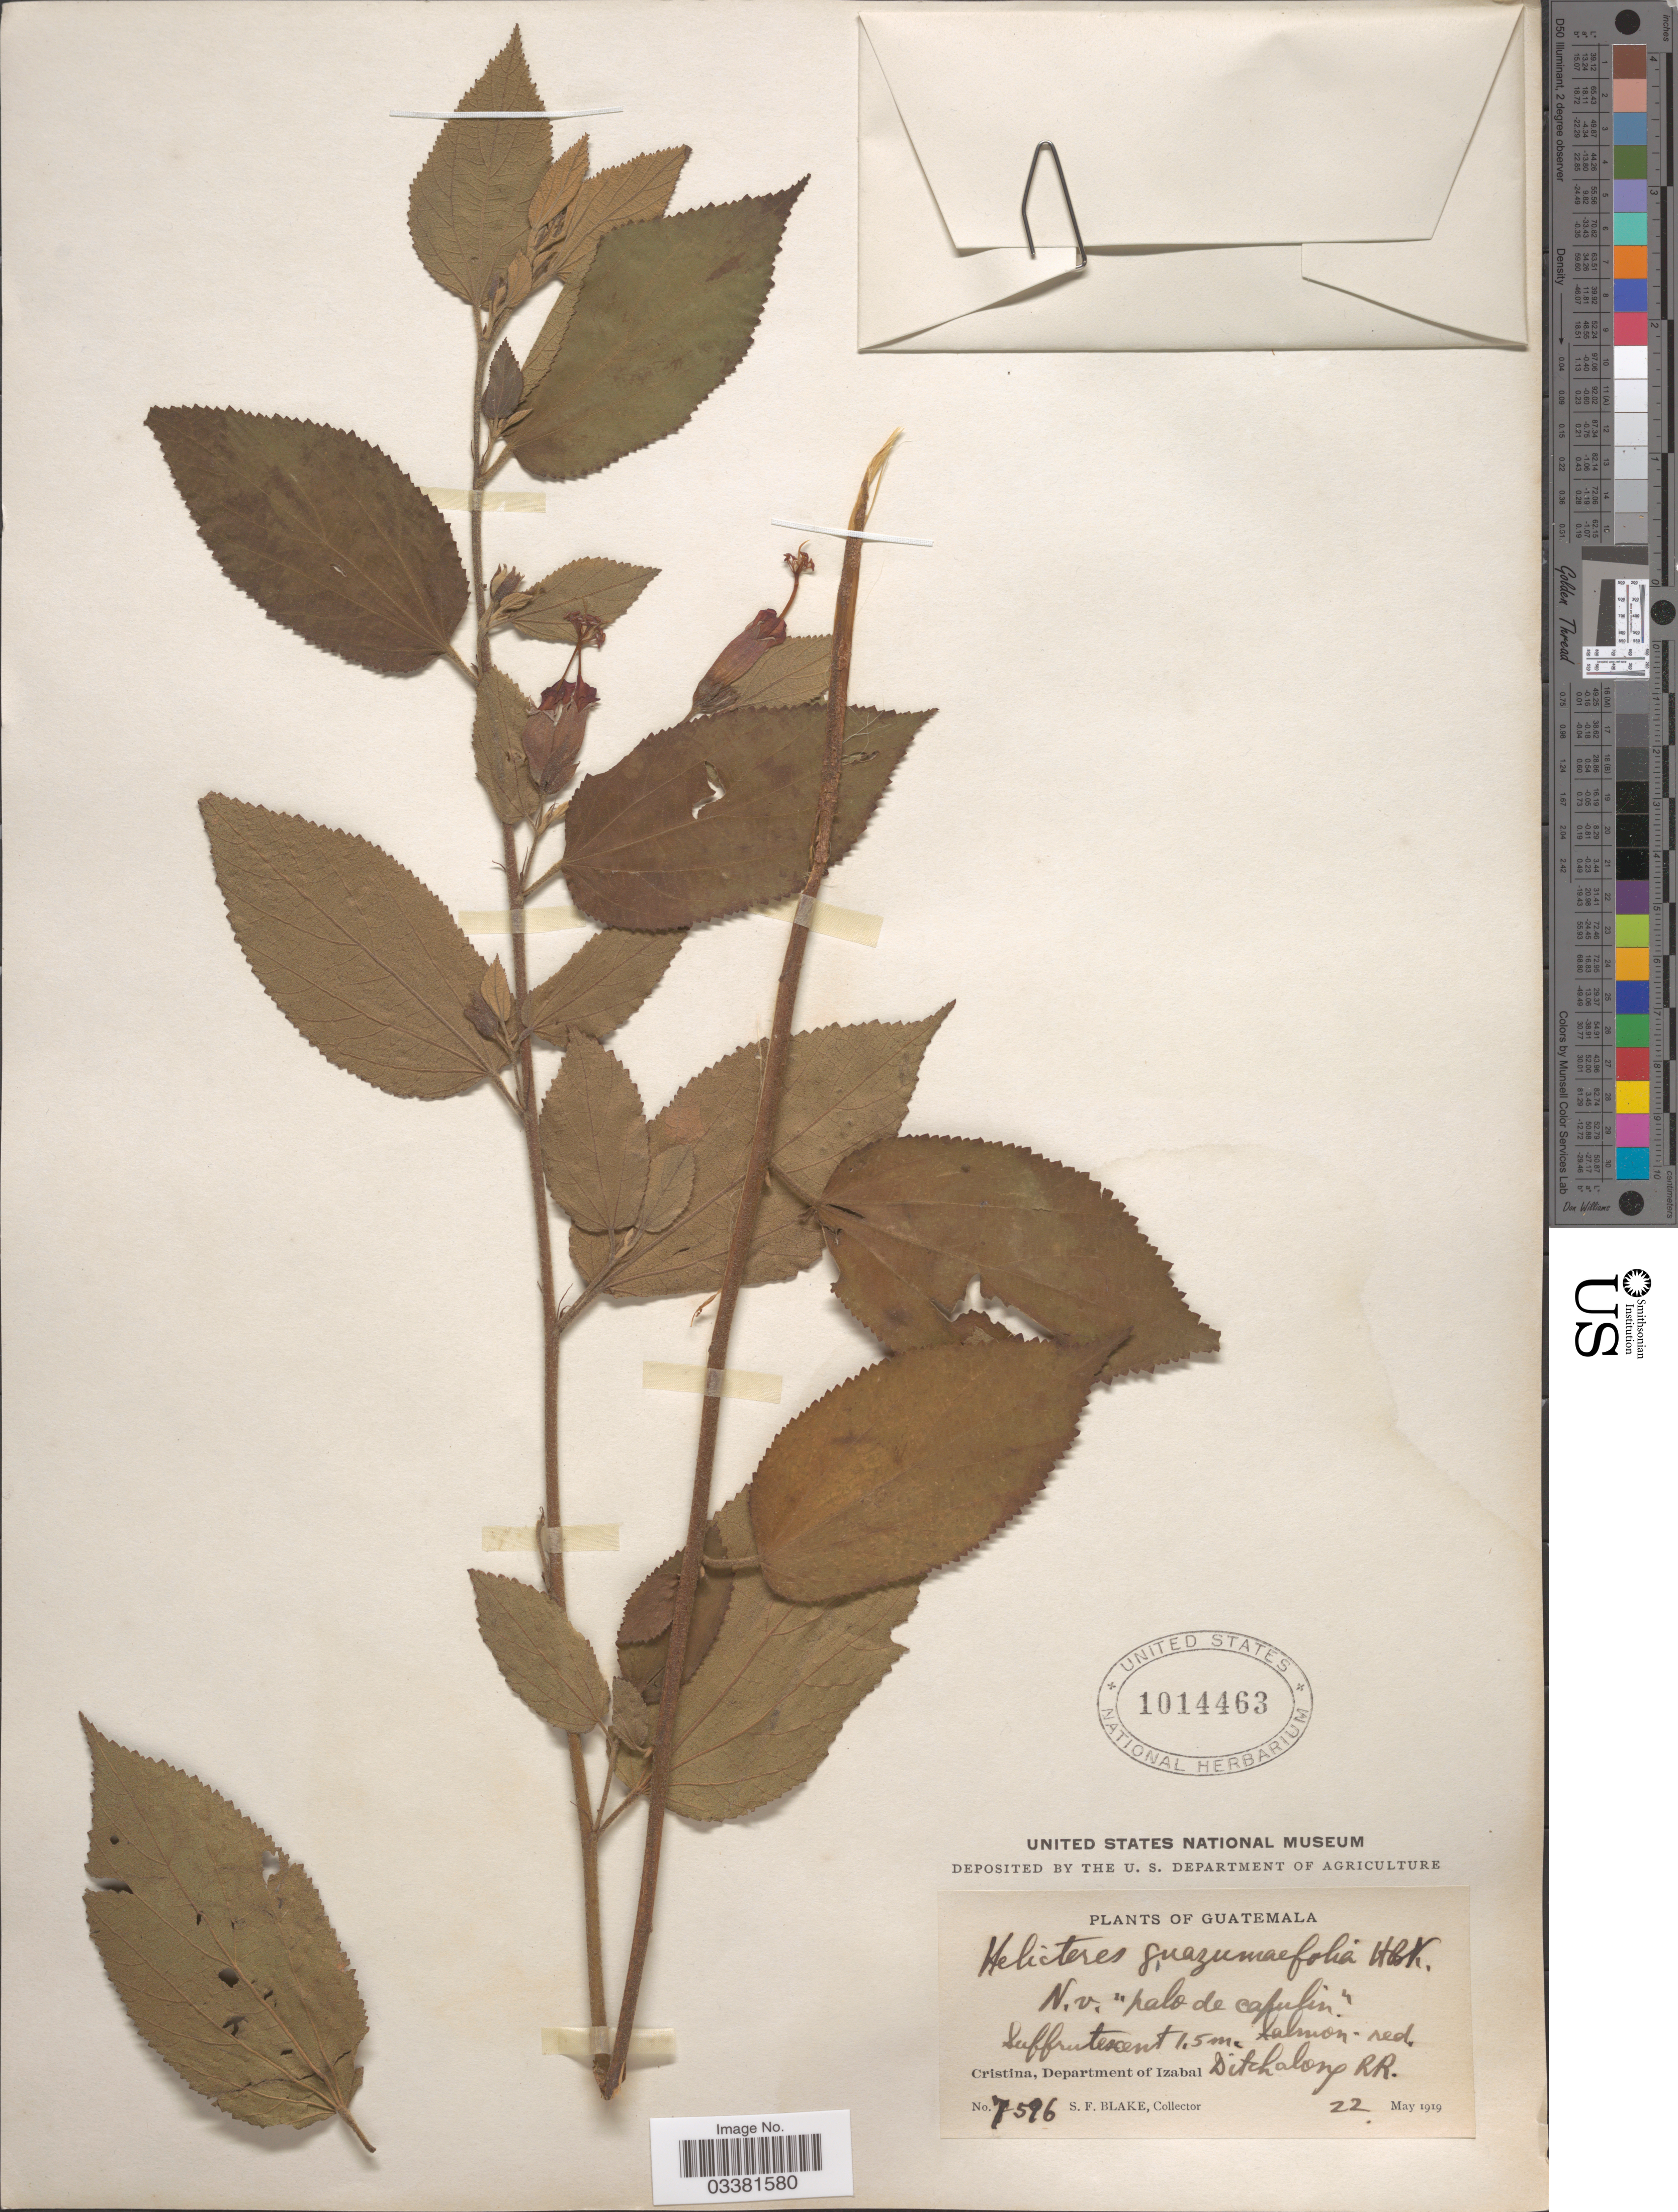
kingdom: Plantae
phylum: Tracheophyta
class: Magnoliopsida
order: Malvales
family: Malvaceae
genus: Helicteres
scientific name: Helicteres guazumifolia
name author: Kunth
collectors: S. Blake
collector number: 7596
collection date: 1919-05-22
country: Guatemala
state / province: Izabal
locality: Cristina, Department of Izabal. Ditch along RR.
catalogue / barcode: US 1014463